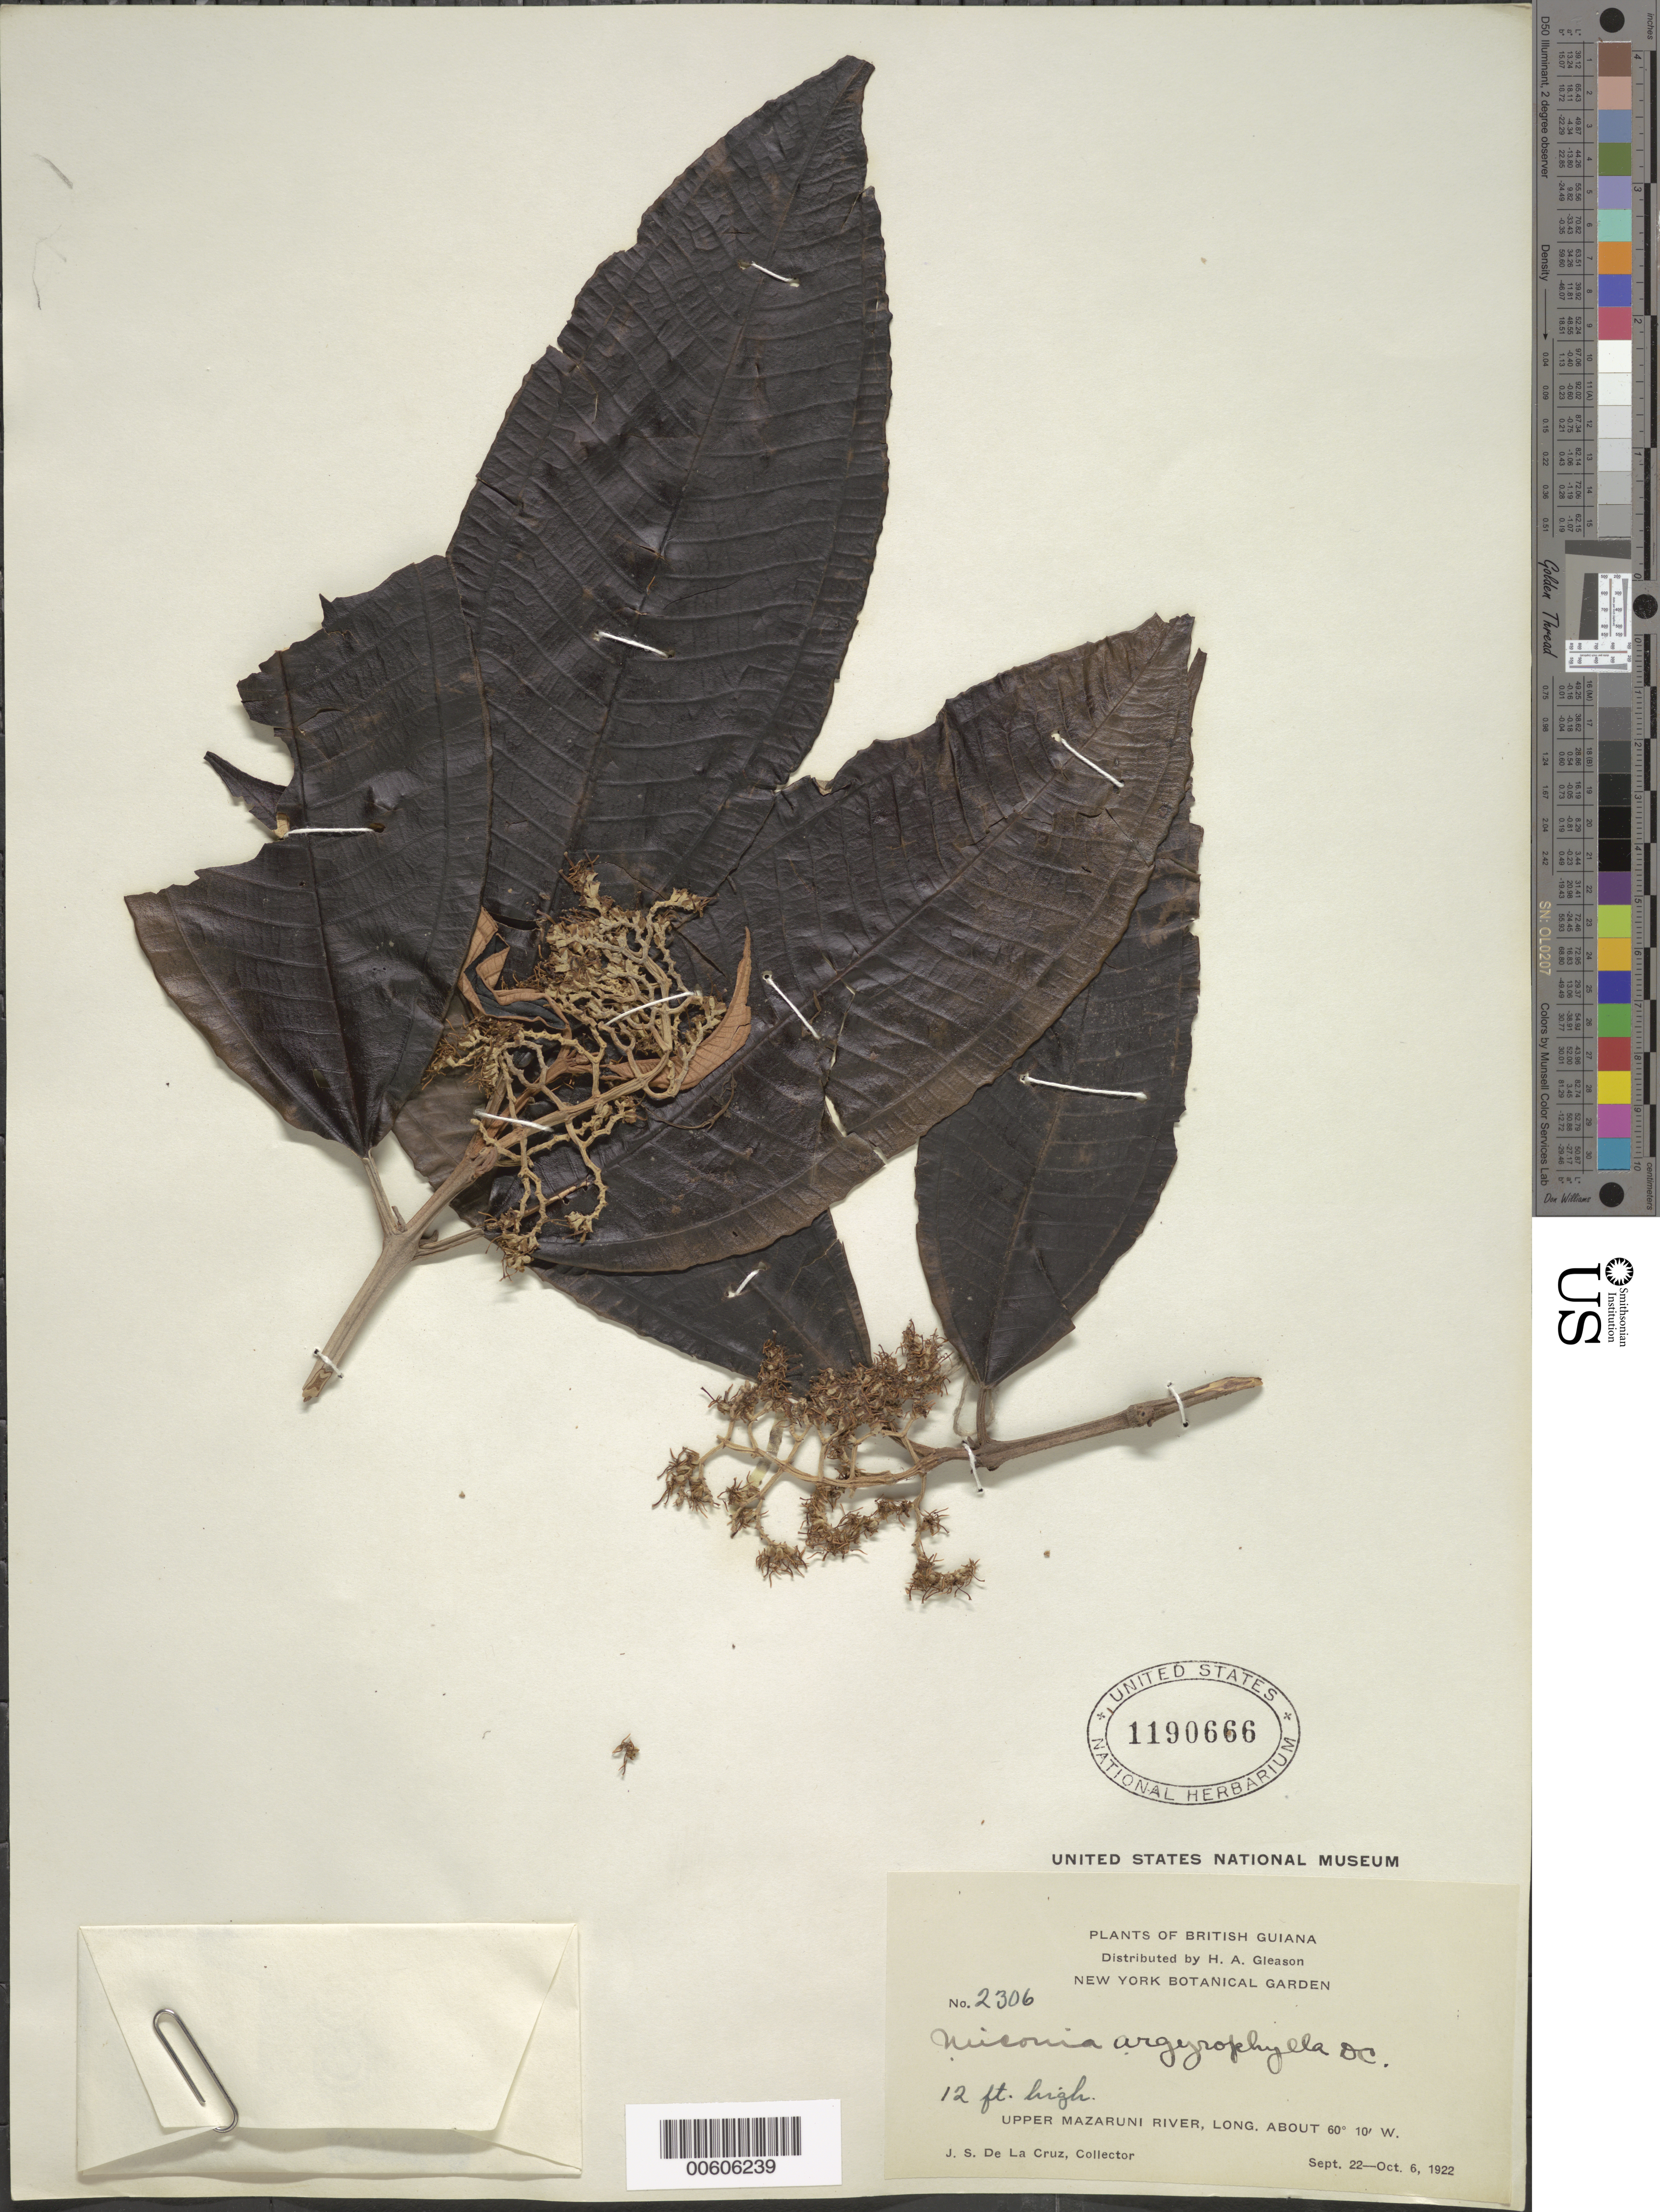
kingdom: Plantae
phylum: Tracheophyta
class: Magnoliopsida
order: Myrtales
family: Melastomataceae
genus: Miconia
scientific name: Miconia argyrophylla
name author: DC.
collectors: J. S. de la Cruz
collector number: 2306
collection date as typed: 22-Sep-22 to 6-Oct-22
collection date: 1922-09-22/1922-10-06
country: Guyana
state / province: Cuyuni-Mazaruni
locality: Upper Mazaruni R.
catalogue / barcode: US 1190666